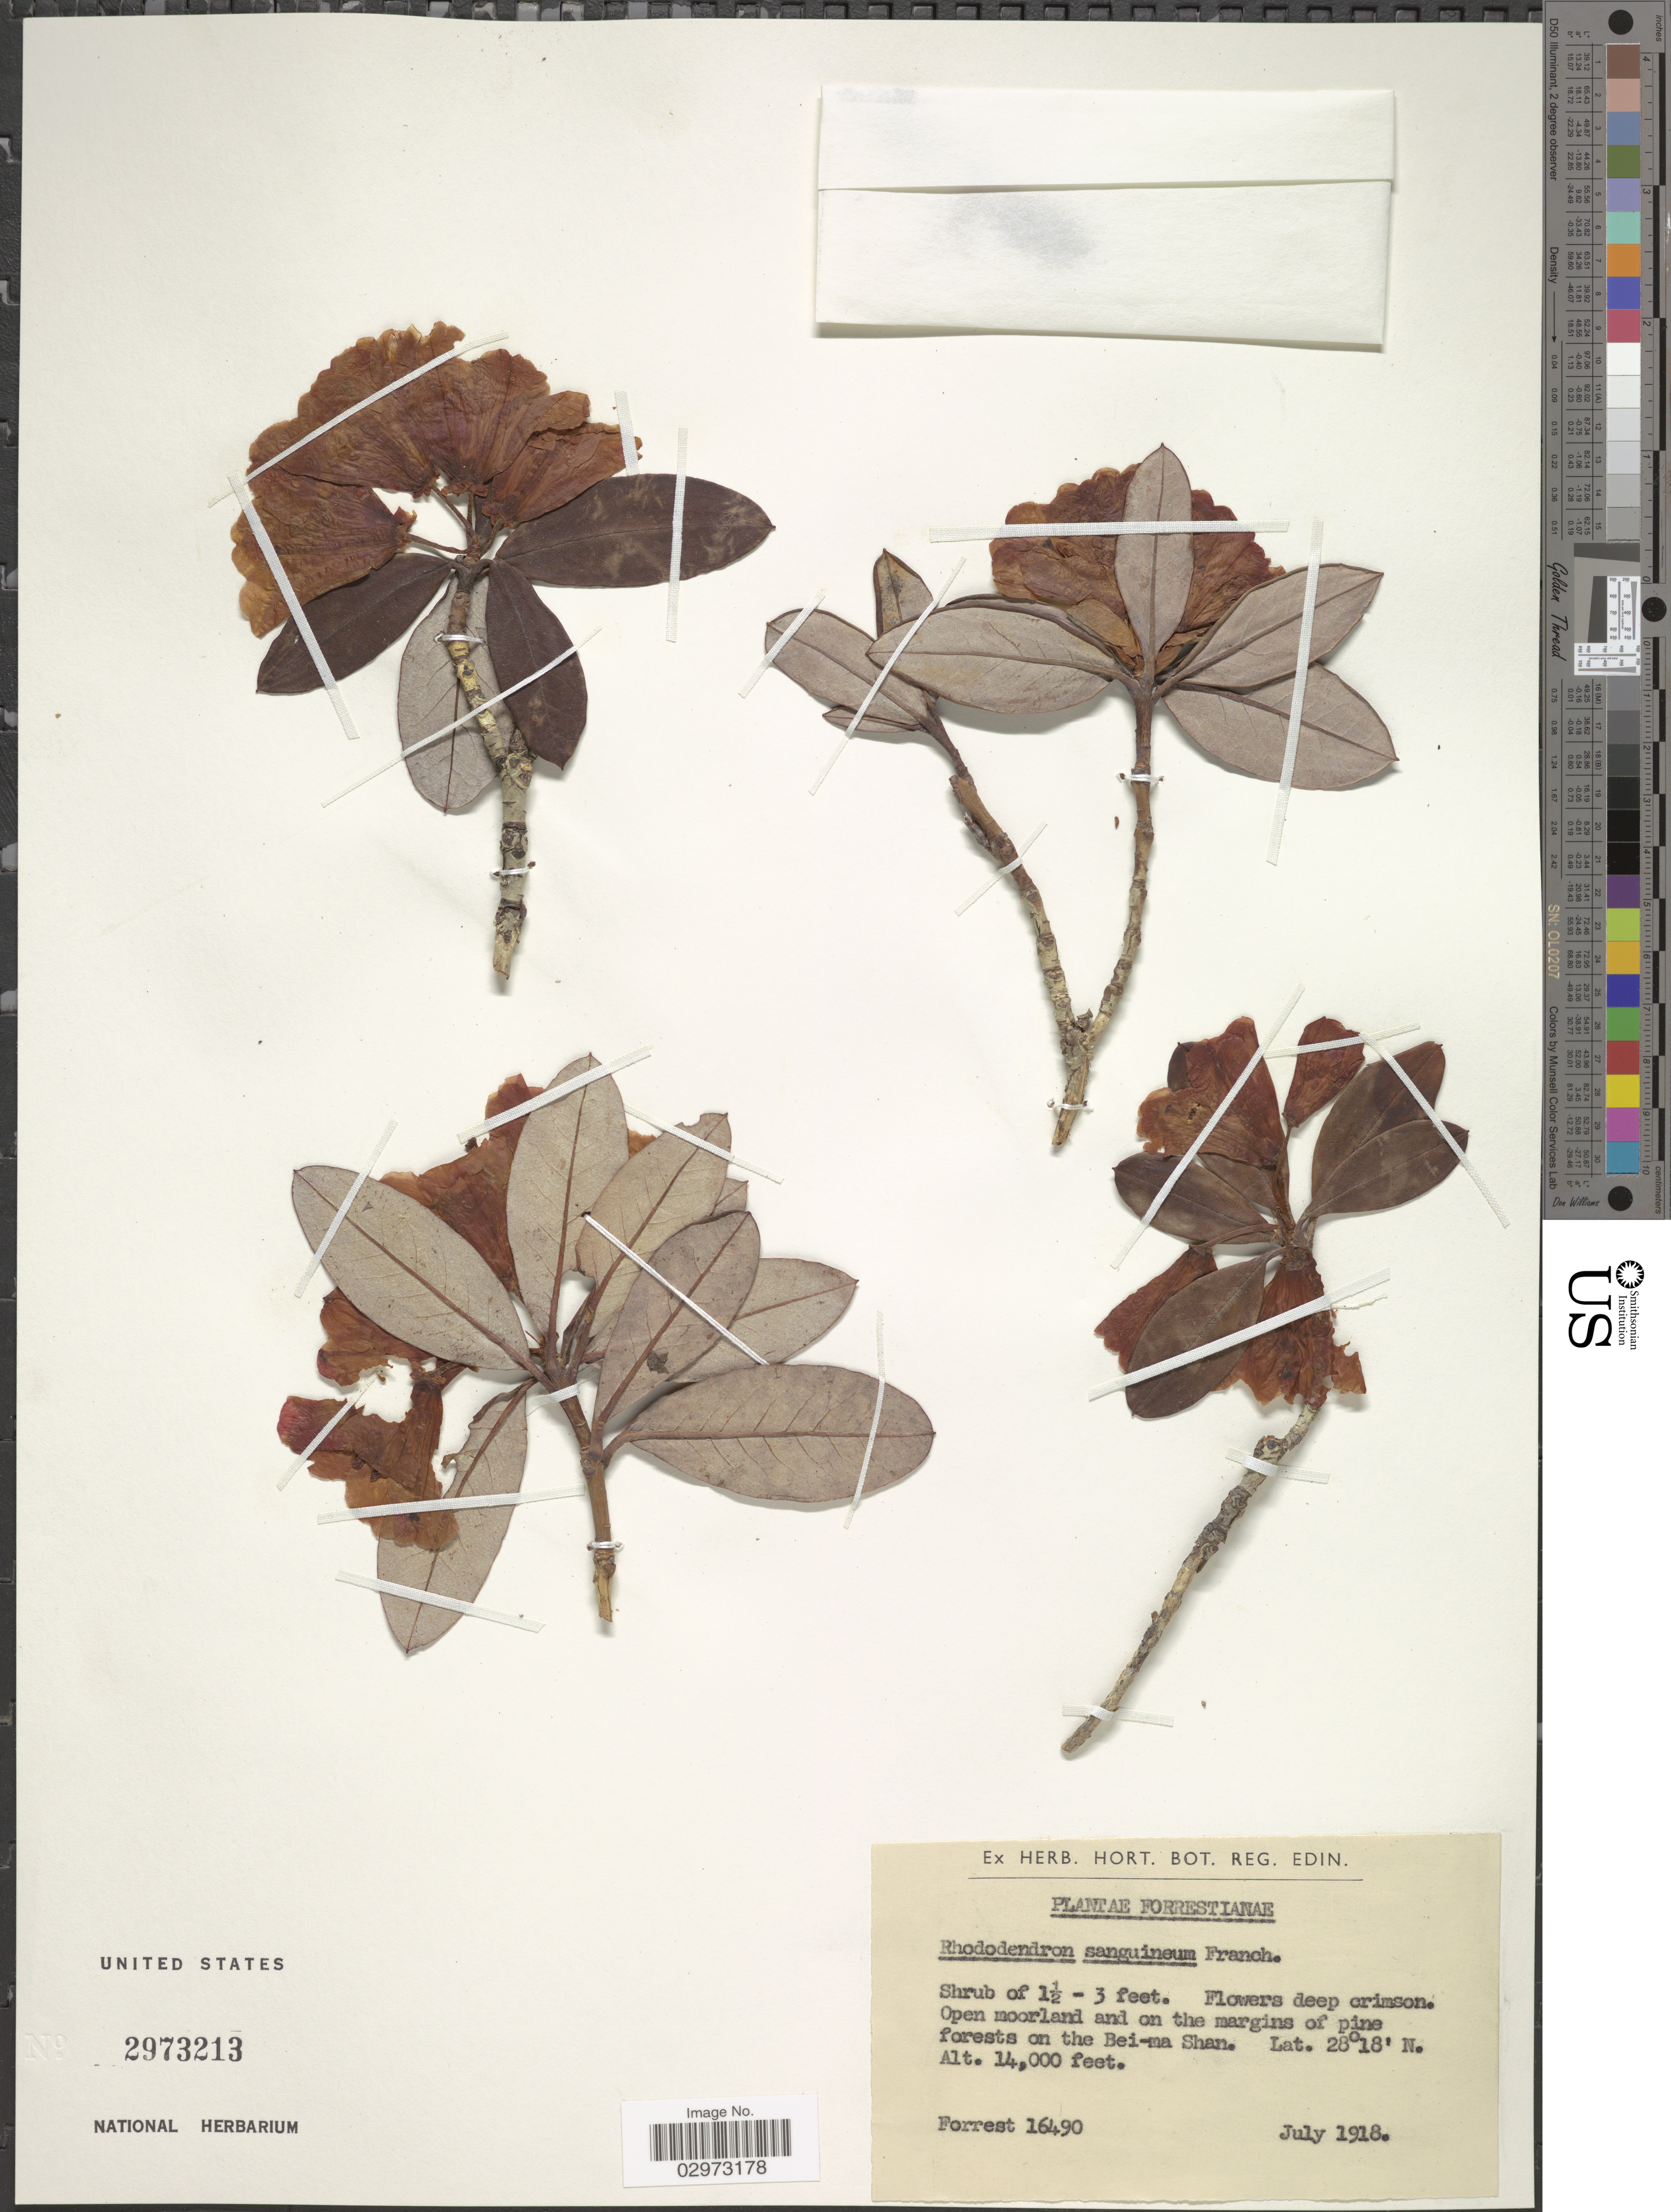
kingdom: Plantae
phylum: Tracheophyta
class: Magnoliopsida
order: Ericales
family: Ericaceae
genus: Rhododendron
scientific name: Rhododendron sanguineum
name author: Franch.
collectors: -. Forrest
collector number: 16490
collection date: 1918-07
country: China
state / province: Yunnan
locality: Pine forests on the Bei-ma Shan.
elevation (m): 4267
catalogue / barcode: US 2973213